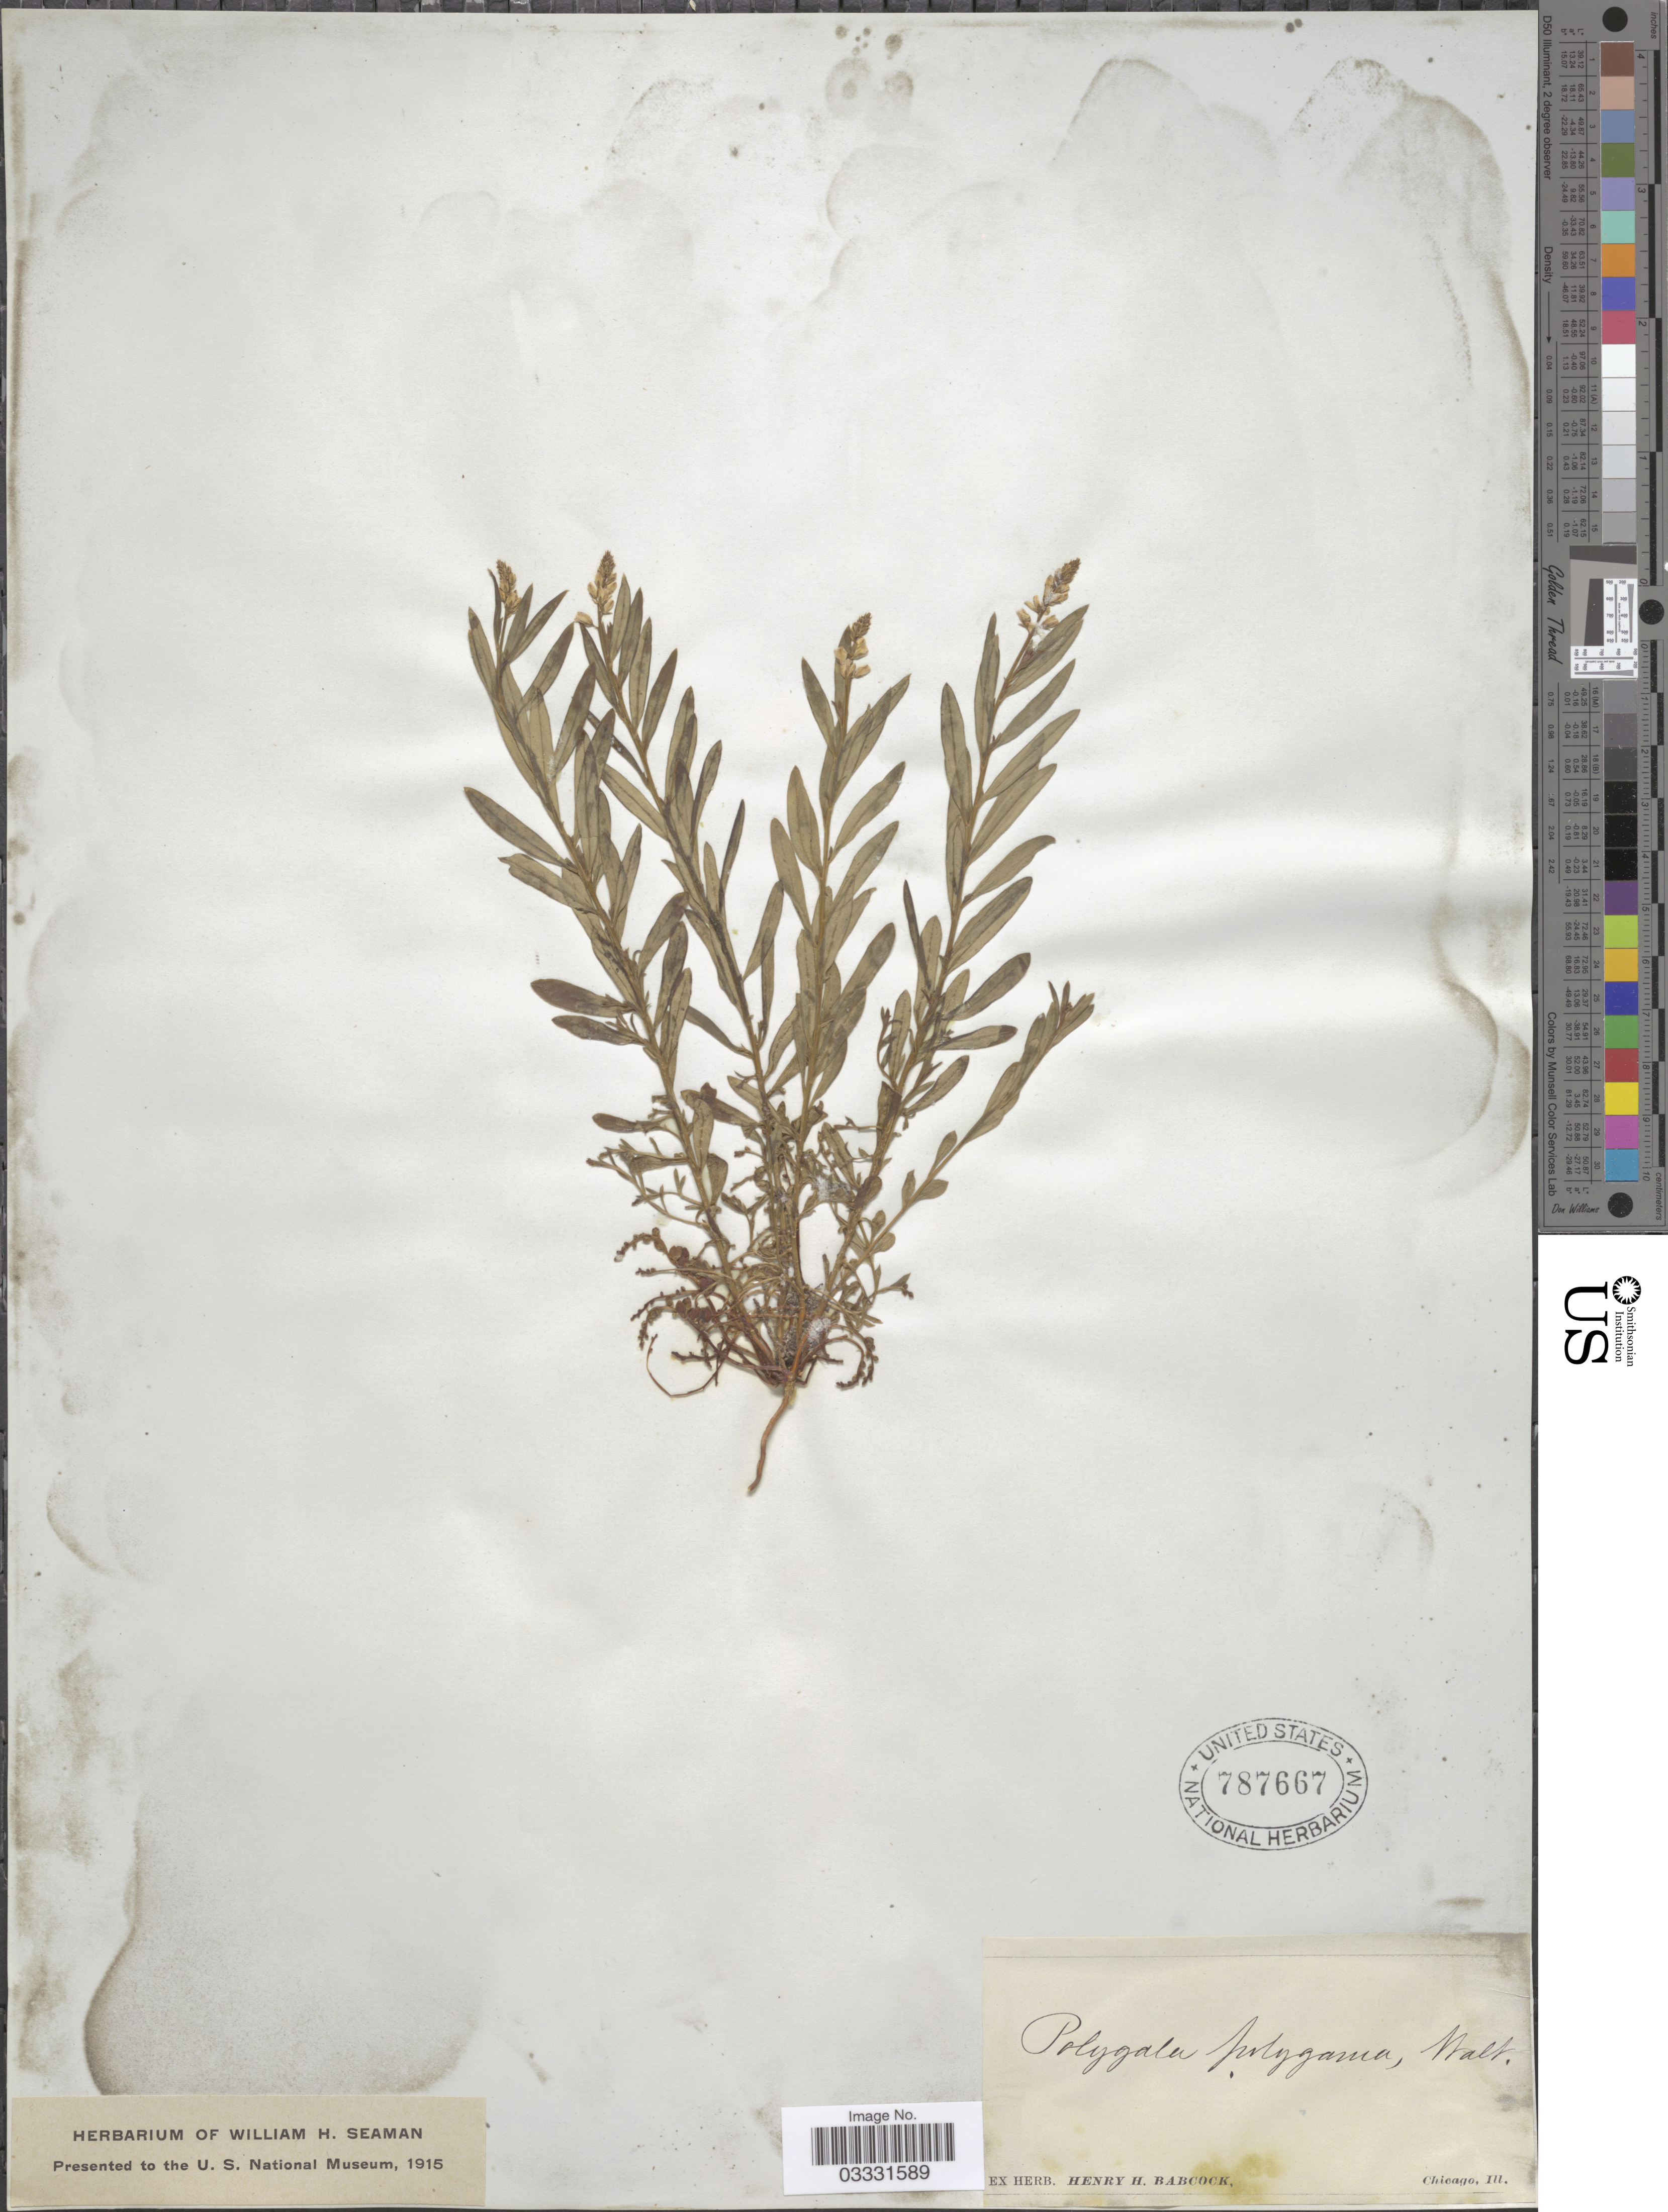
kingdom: Plantae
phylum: Tracheophyta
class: Magnoliopsida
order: Fabales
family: Polygalaceae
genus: Polygala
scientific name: Polygala polygama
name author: Walter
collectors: ex herb. Henry Homes Babcock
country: United States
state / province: Illinois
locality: Chicago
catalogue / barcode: US 787667